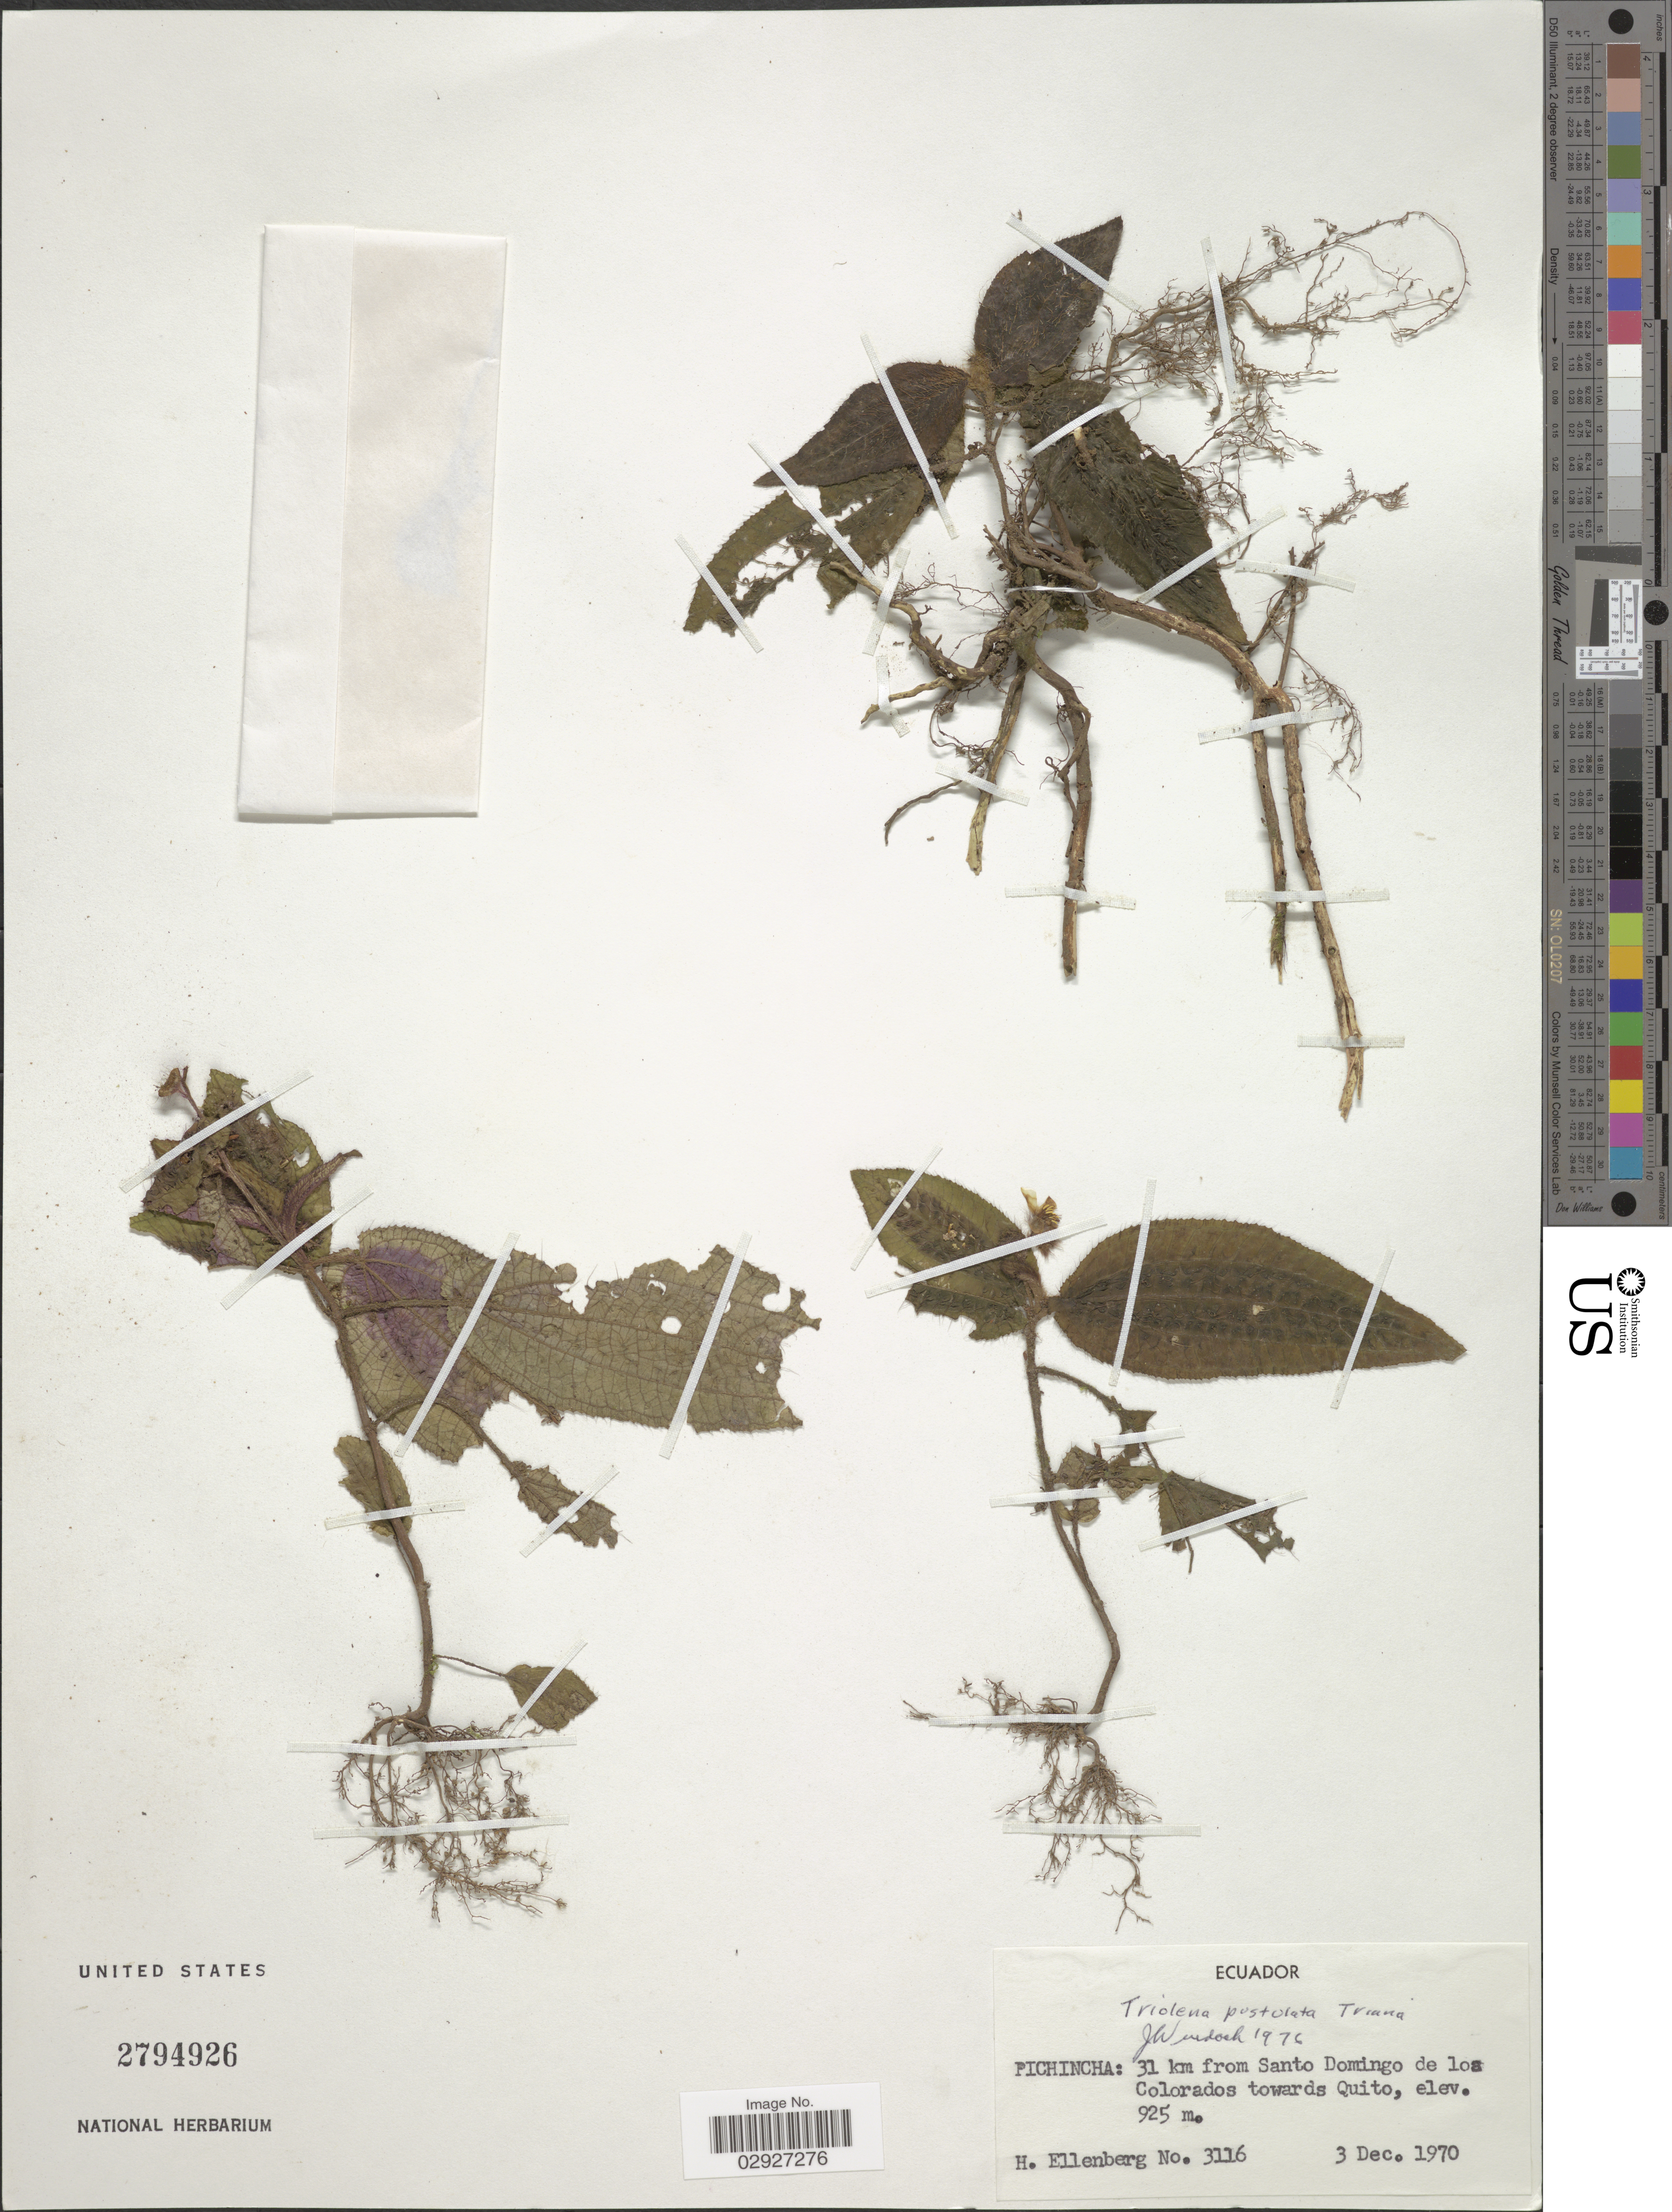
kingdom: Plantae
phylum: Tracheophyta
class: Magnoliopsida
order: Myrtales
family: Melastomataceae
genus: Triolena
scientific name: Triolena pustulata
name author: Triana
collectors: H. Ellenberg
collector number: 3116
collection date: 1970-12-03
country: Ecuador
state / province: Pichincha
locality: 31 km from Santo Domingo de los Colorados towards Quito.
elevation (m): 925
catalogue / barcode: US 2794926